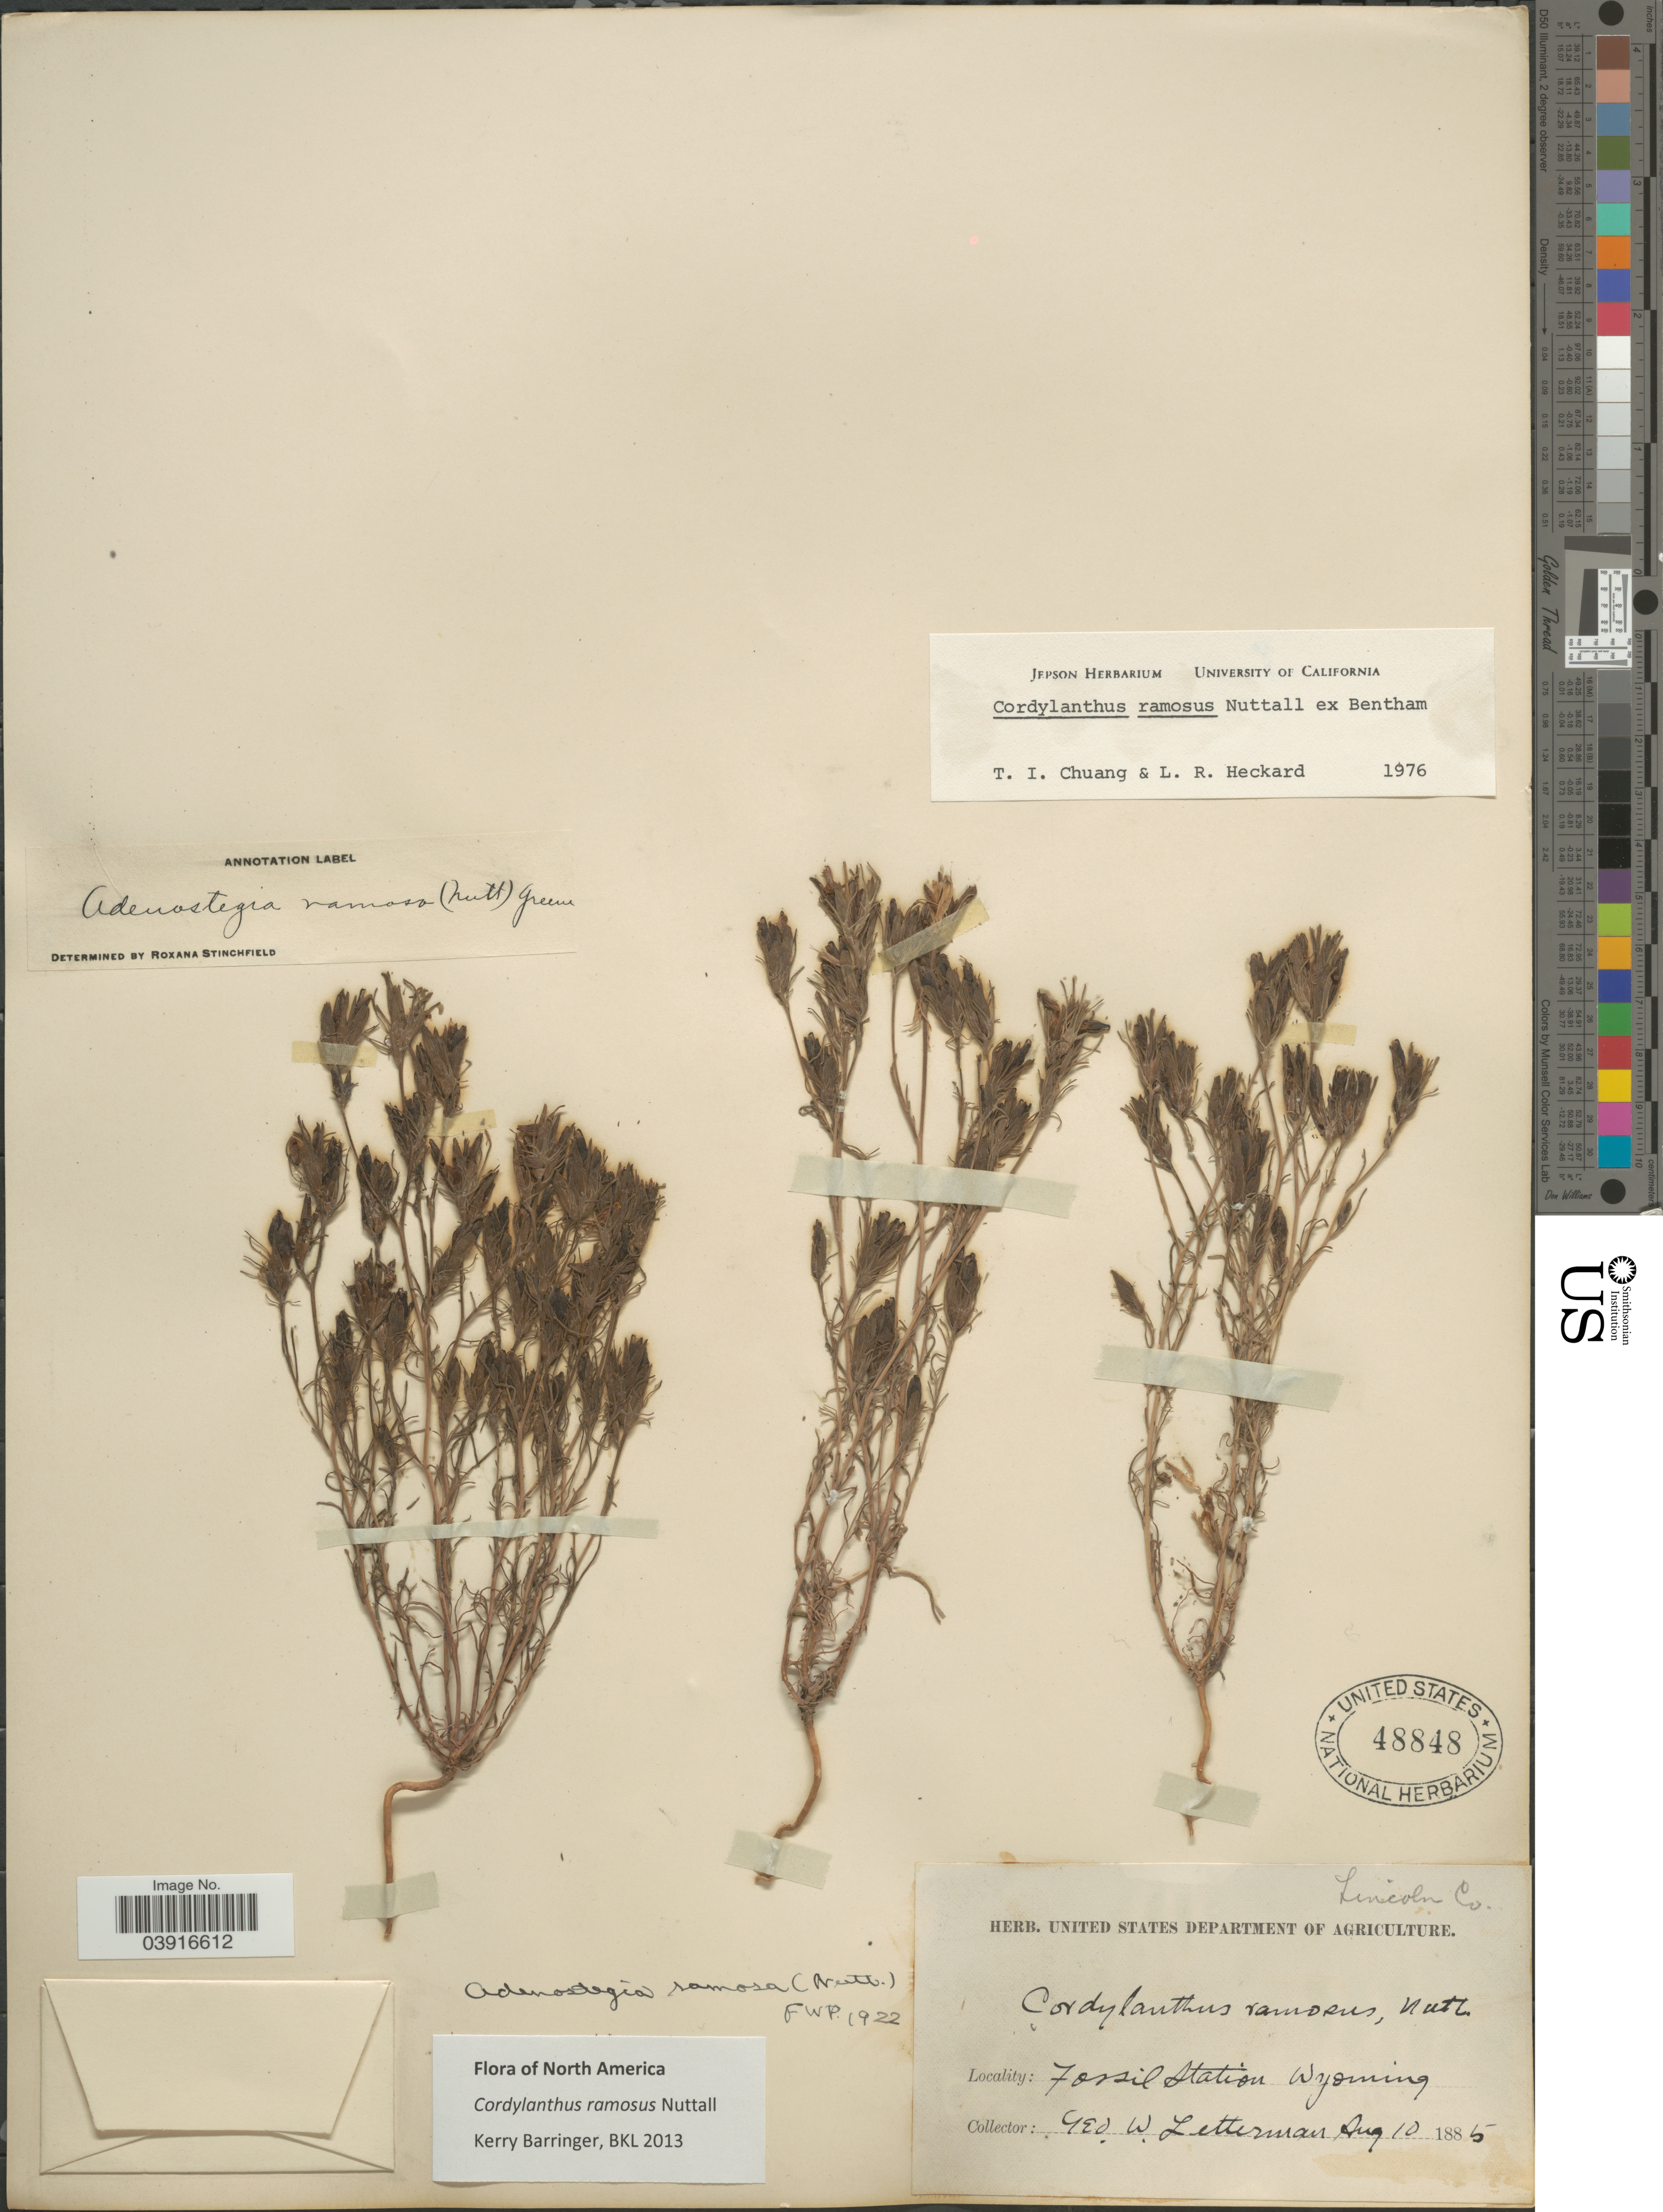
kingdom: Plantae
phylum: Tracheophyta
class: Magnoliopsida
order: Lamiales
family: Orobanchaceae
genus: Cordylanthus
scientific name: Cordylanthus ramosus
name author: Nutt. ex Benth.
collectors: G. W. Letterman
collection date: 1885-08-10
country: United States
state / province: Wyoming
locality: Lincoln Co. Fossil Station.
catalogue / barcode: US 48848